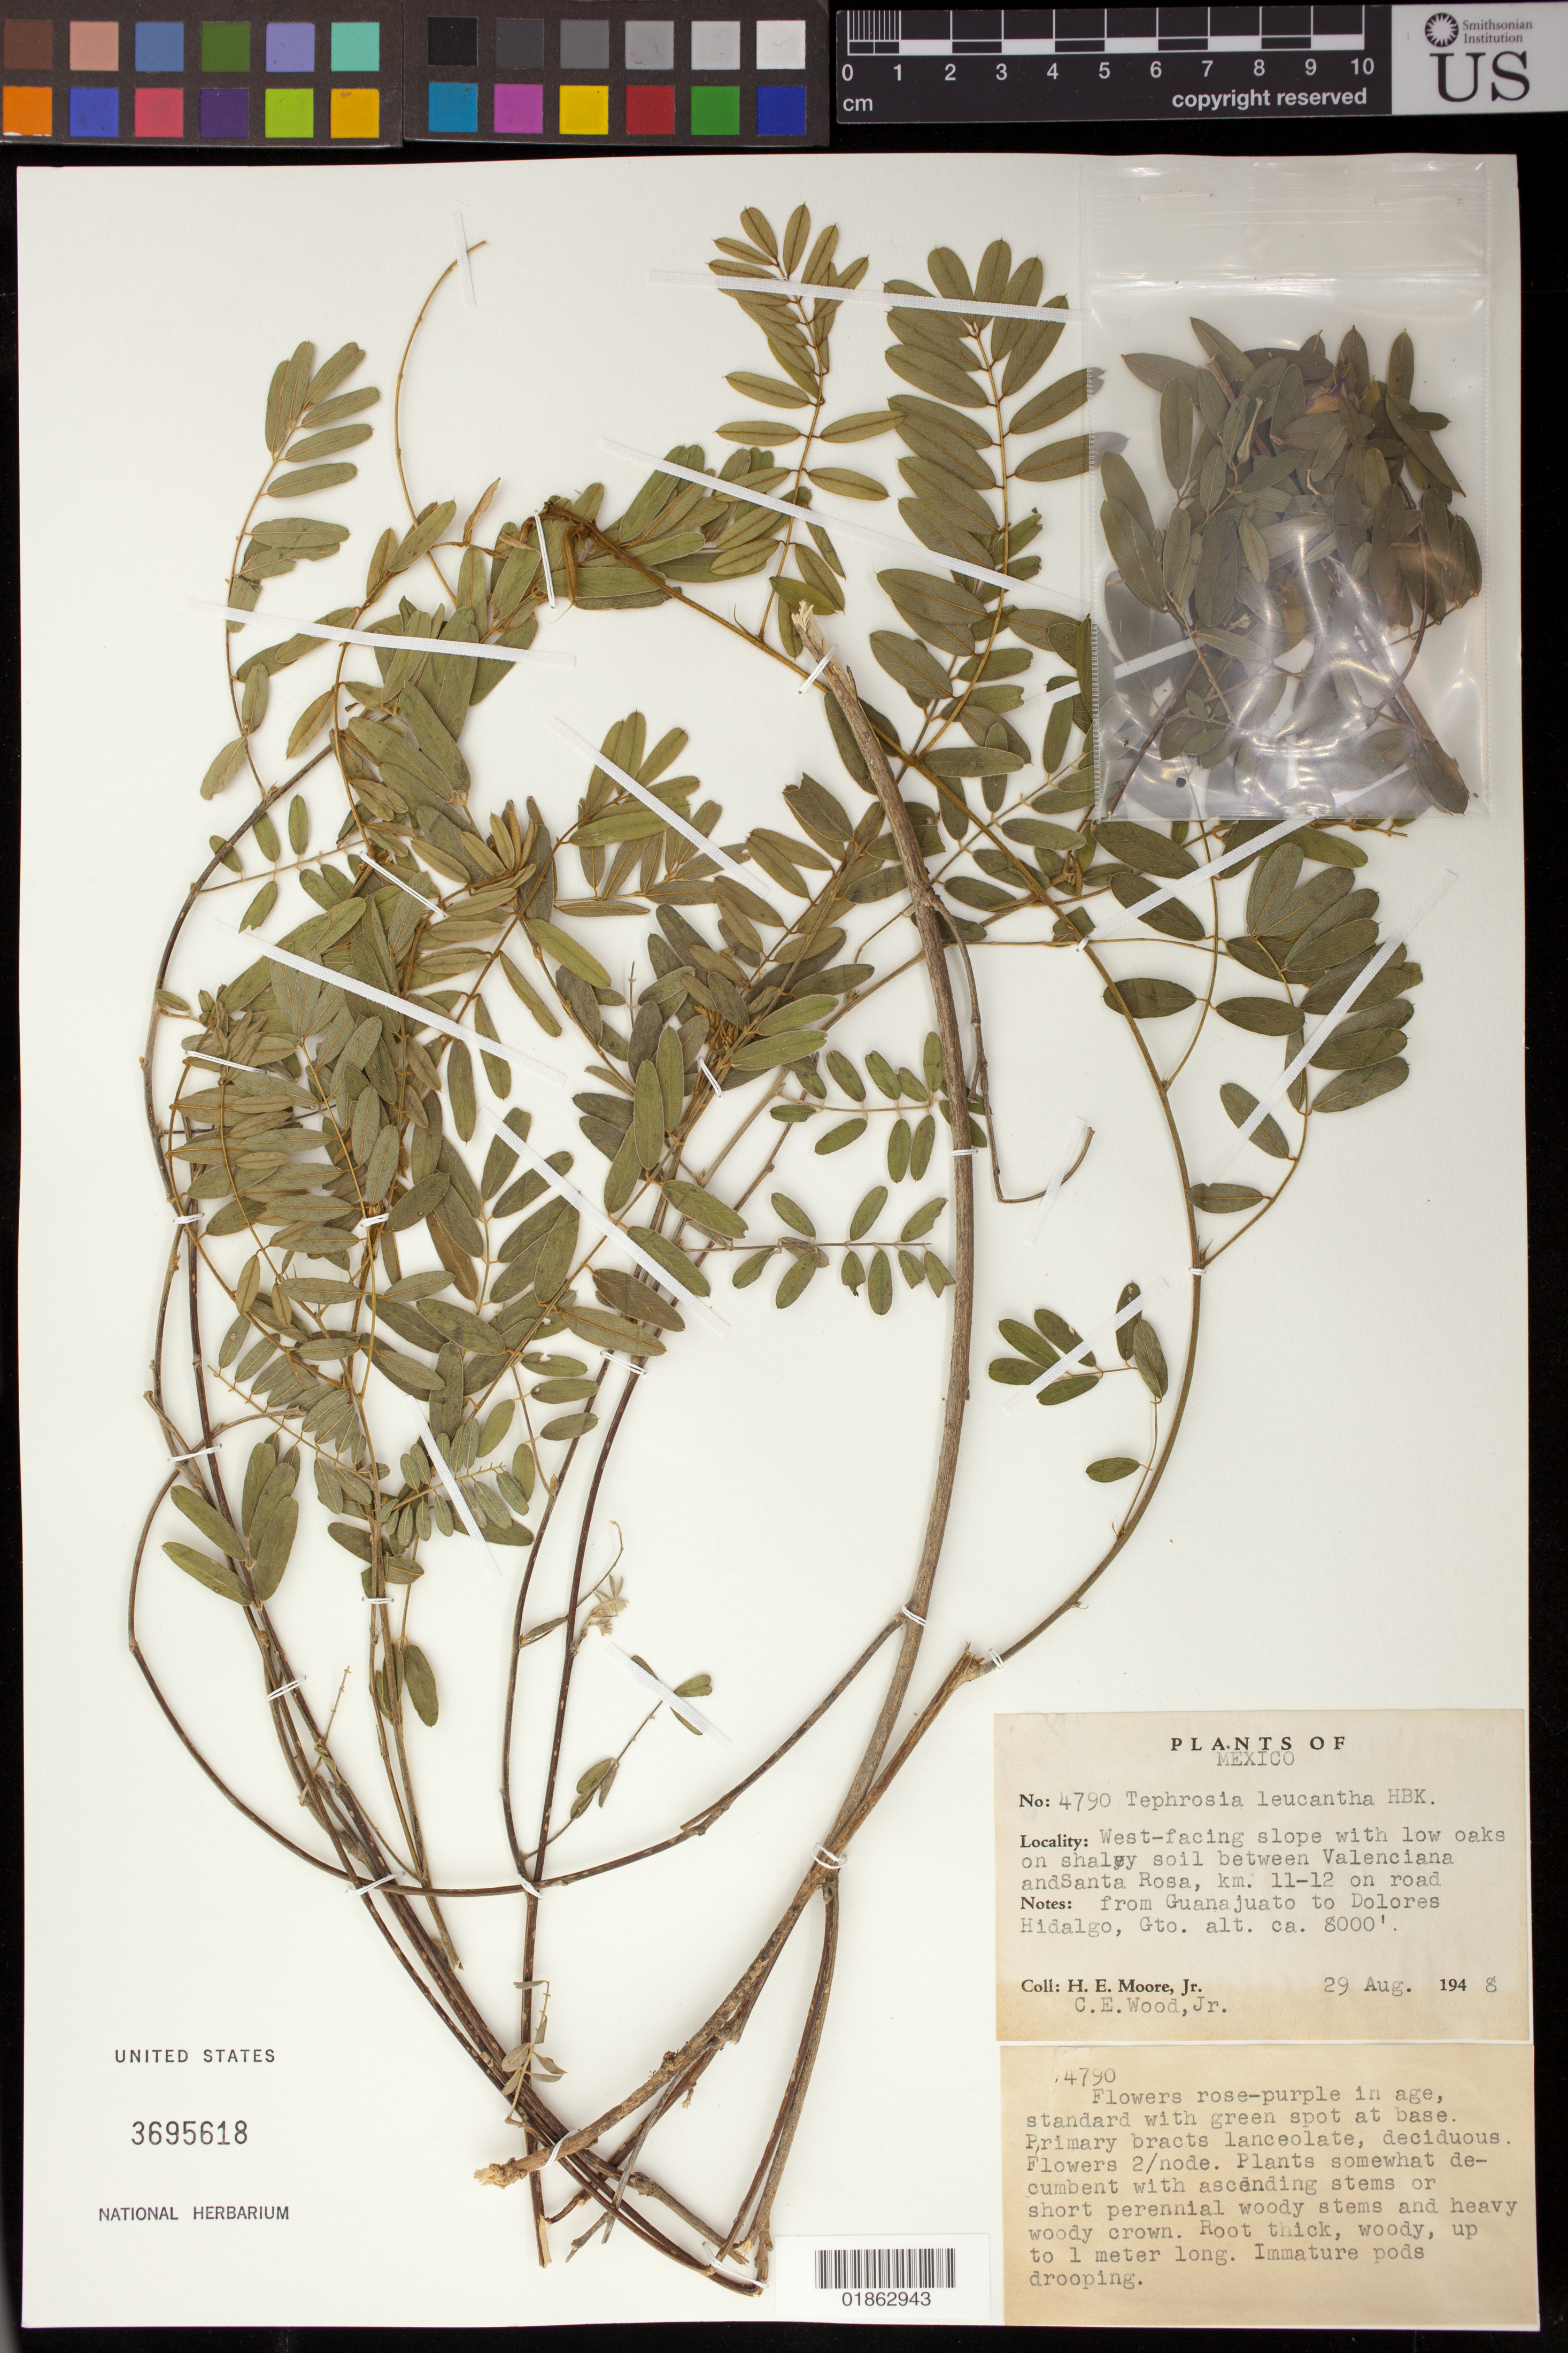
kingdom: Plantae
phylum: Tracheophyta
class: Magnoliopsida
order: Fabales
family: Fabaceae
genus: Tephrosia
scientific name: Tephrosia leucantha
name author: Kunth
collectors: H. E. Moore & C. Wood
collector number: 4790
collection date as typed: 29 Aug 1948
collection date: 1948-08-29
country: Mexico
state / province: Guanajuato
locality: Between Valenciana and Santa Rosa, km. 11-12, on road from Guanajuato to Dolores Hidalgo.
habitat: West-facing slope with low oaks on shaley soil.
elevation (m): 2438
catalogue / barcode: US 3695618